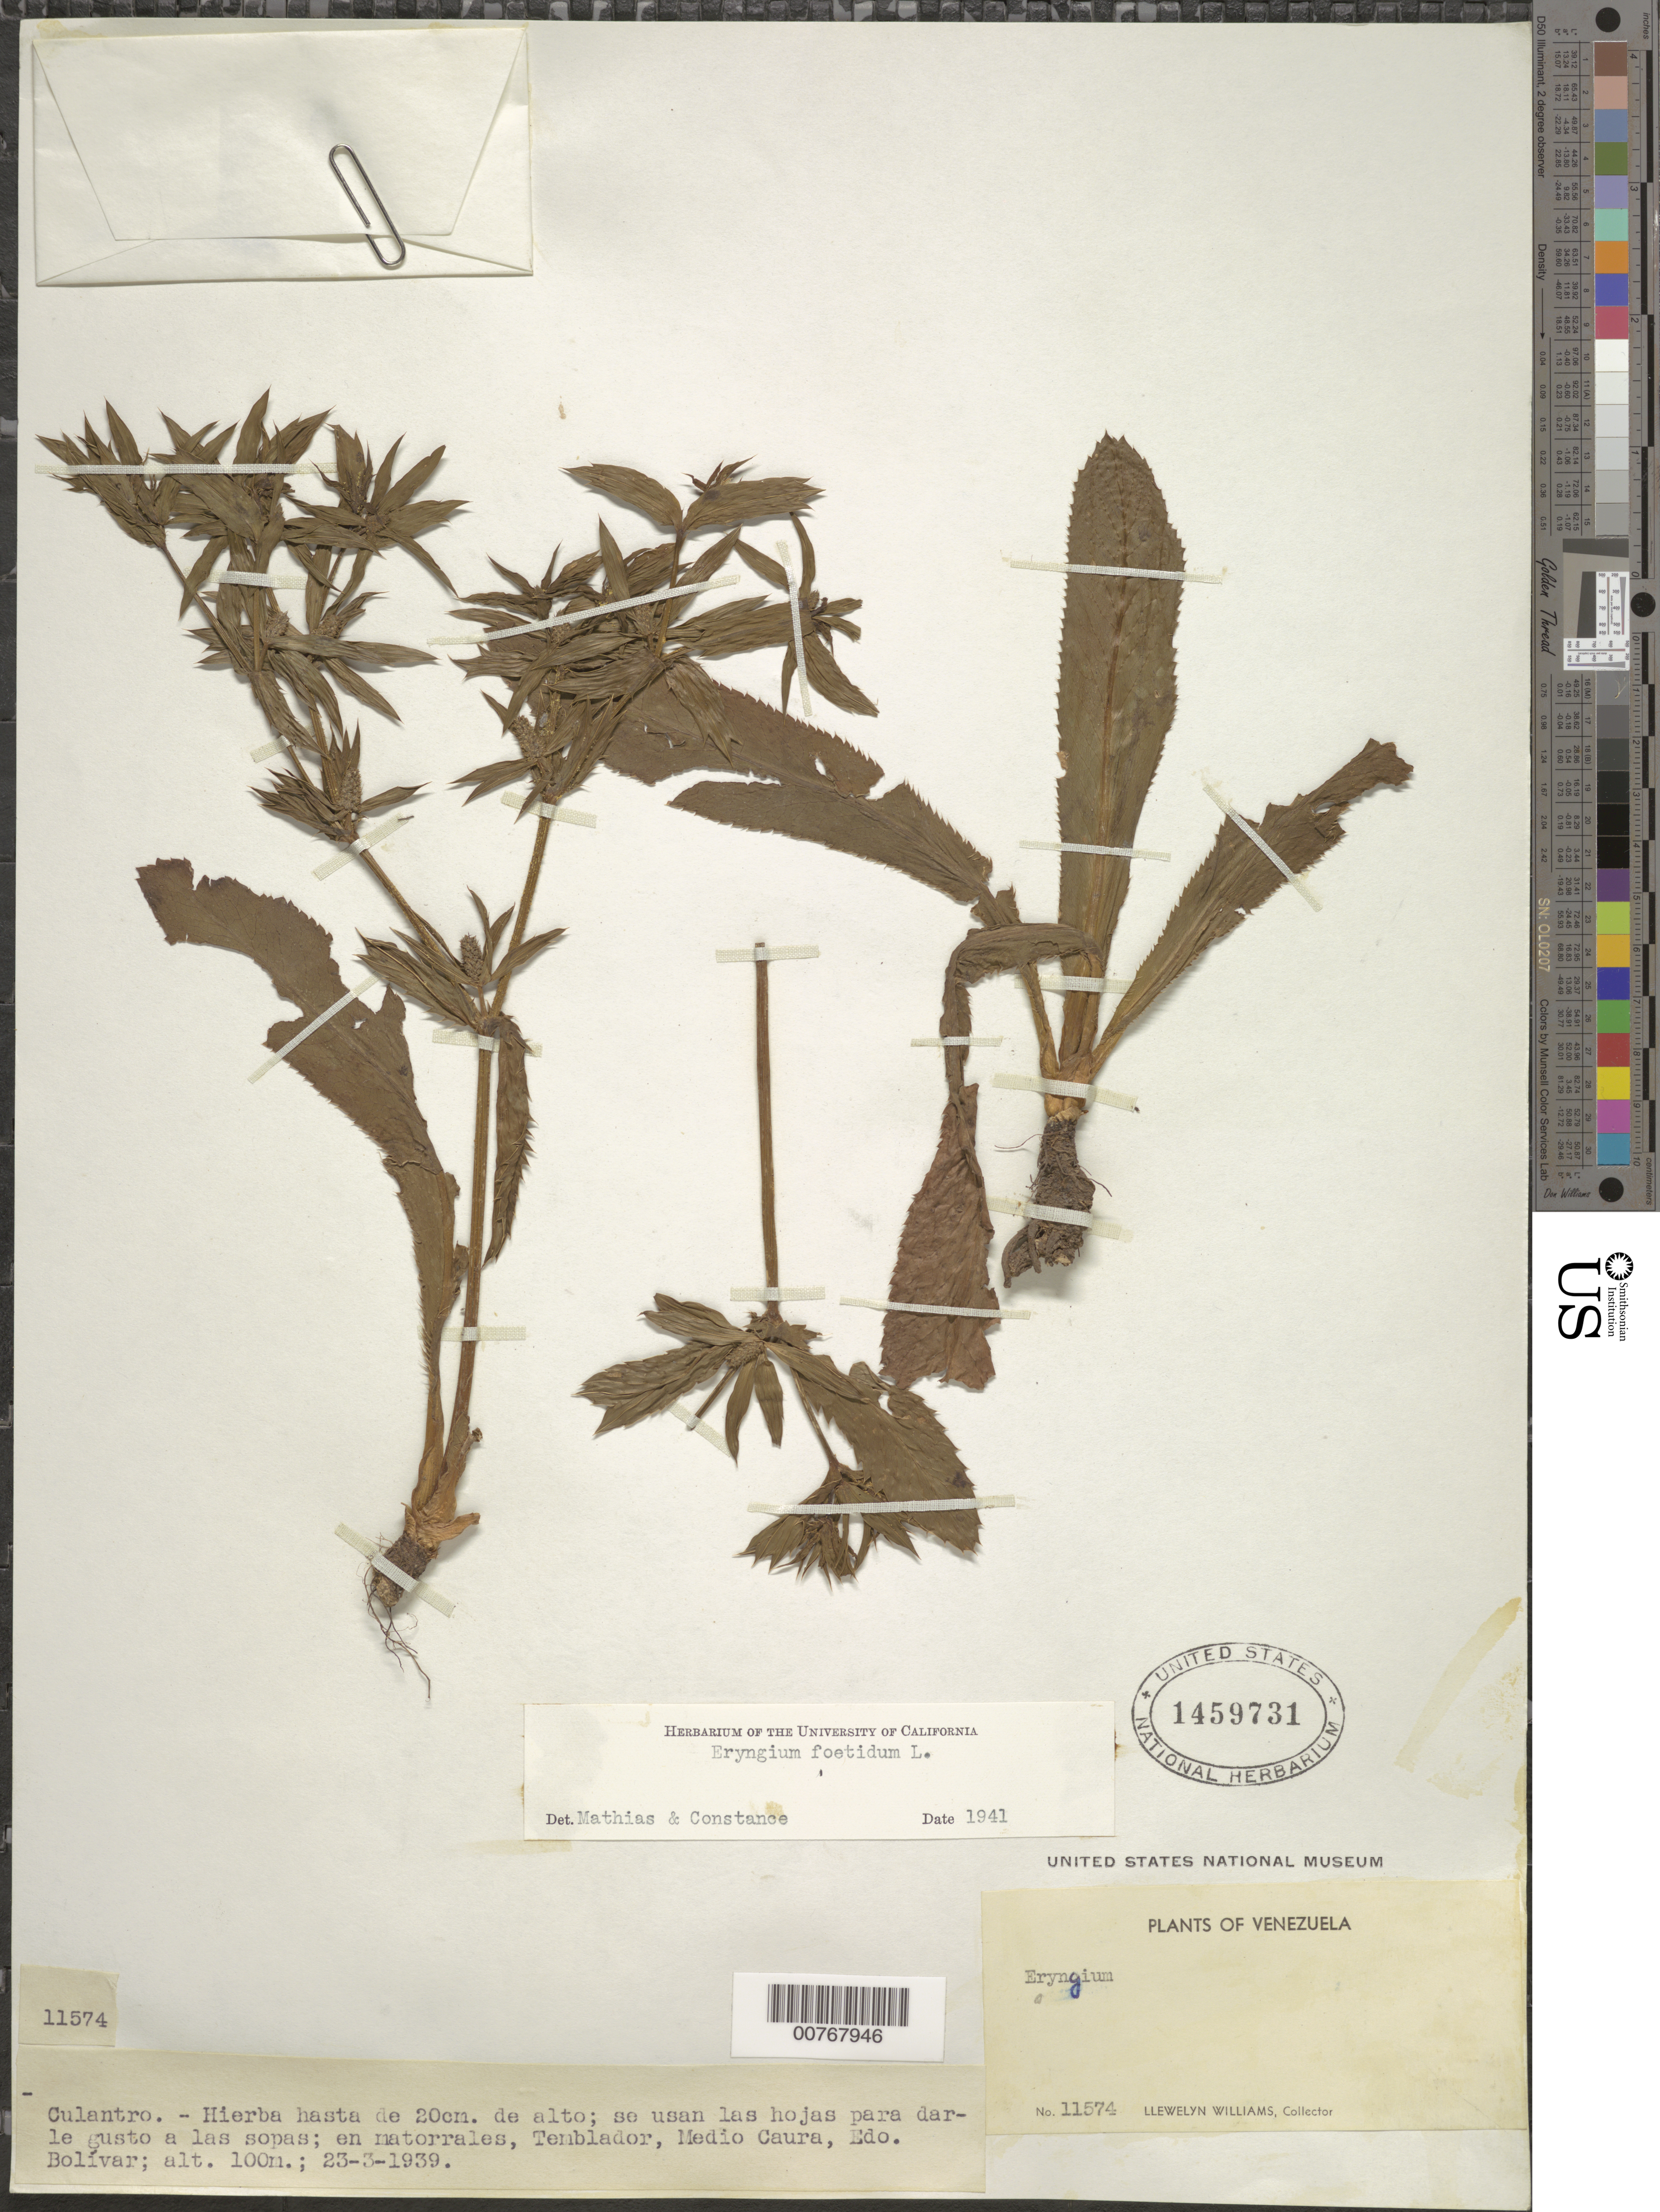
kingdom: Plantae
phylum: Tracheophyta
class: Magnoliopsida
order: Apiales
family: Apiaceae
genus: Eryngium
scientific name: Eryngium foetidum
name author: L.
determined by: Mathias, --; Constance, L.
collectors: Ll. Williams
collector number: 11574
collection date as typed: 23-Mar-39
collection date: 1939-03-23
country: Venezuela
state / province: Bolívar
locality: Temblador, Medio Caura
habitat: Mattorales (thickets, scrubland)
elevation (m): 100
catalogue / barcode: US 1459731